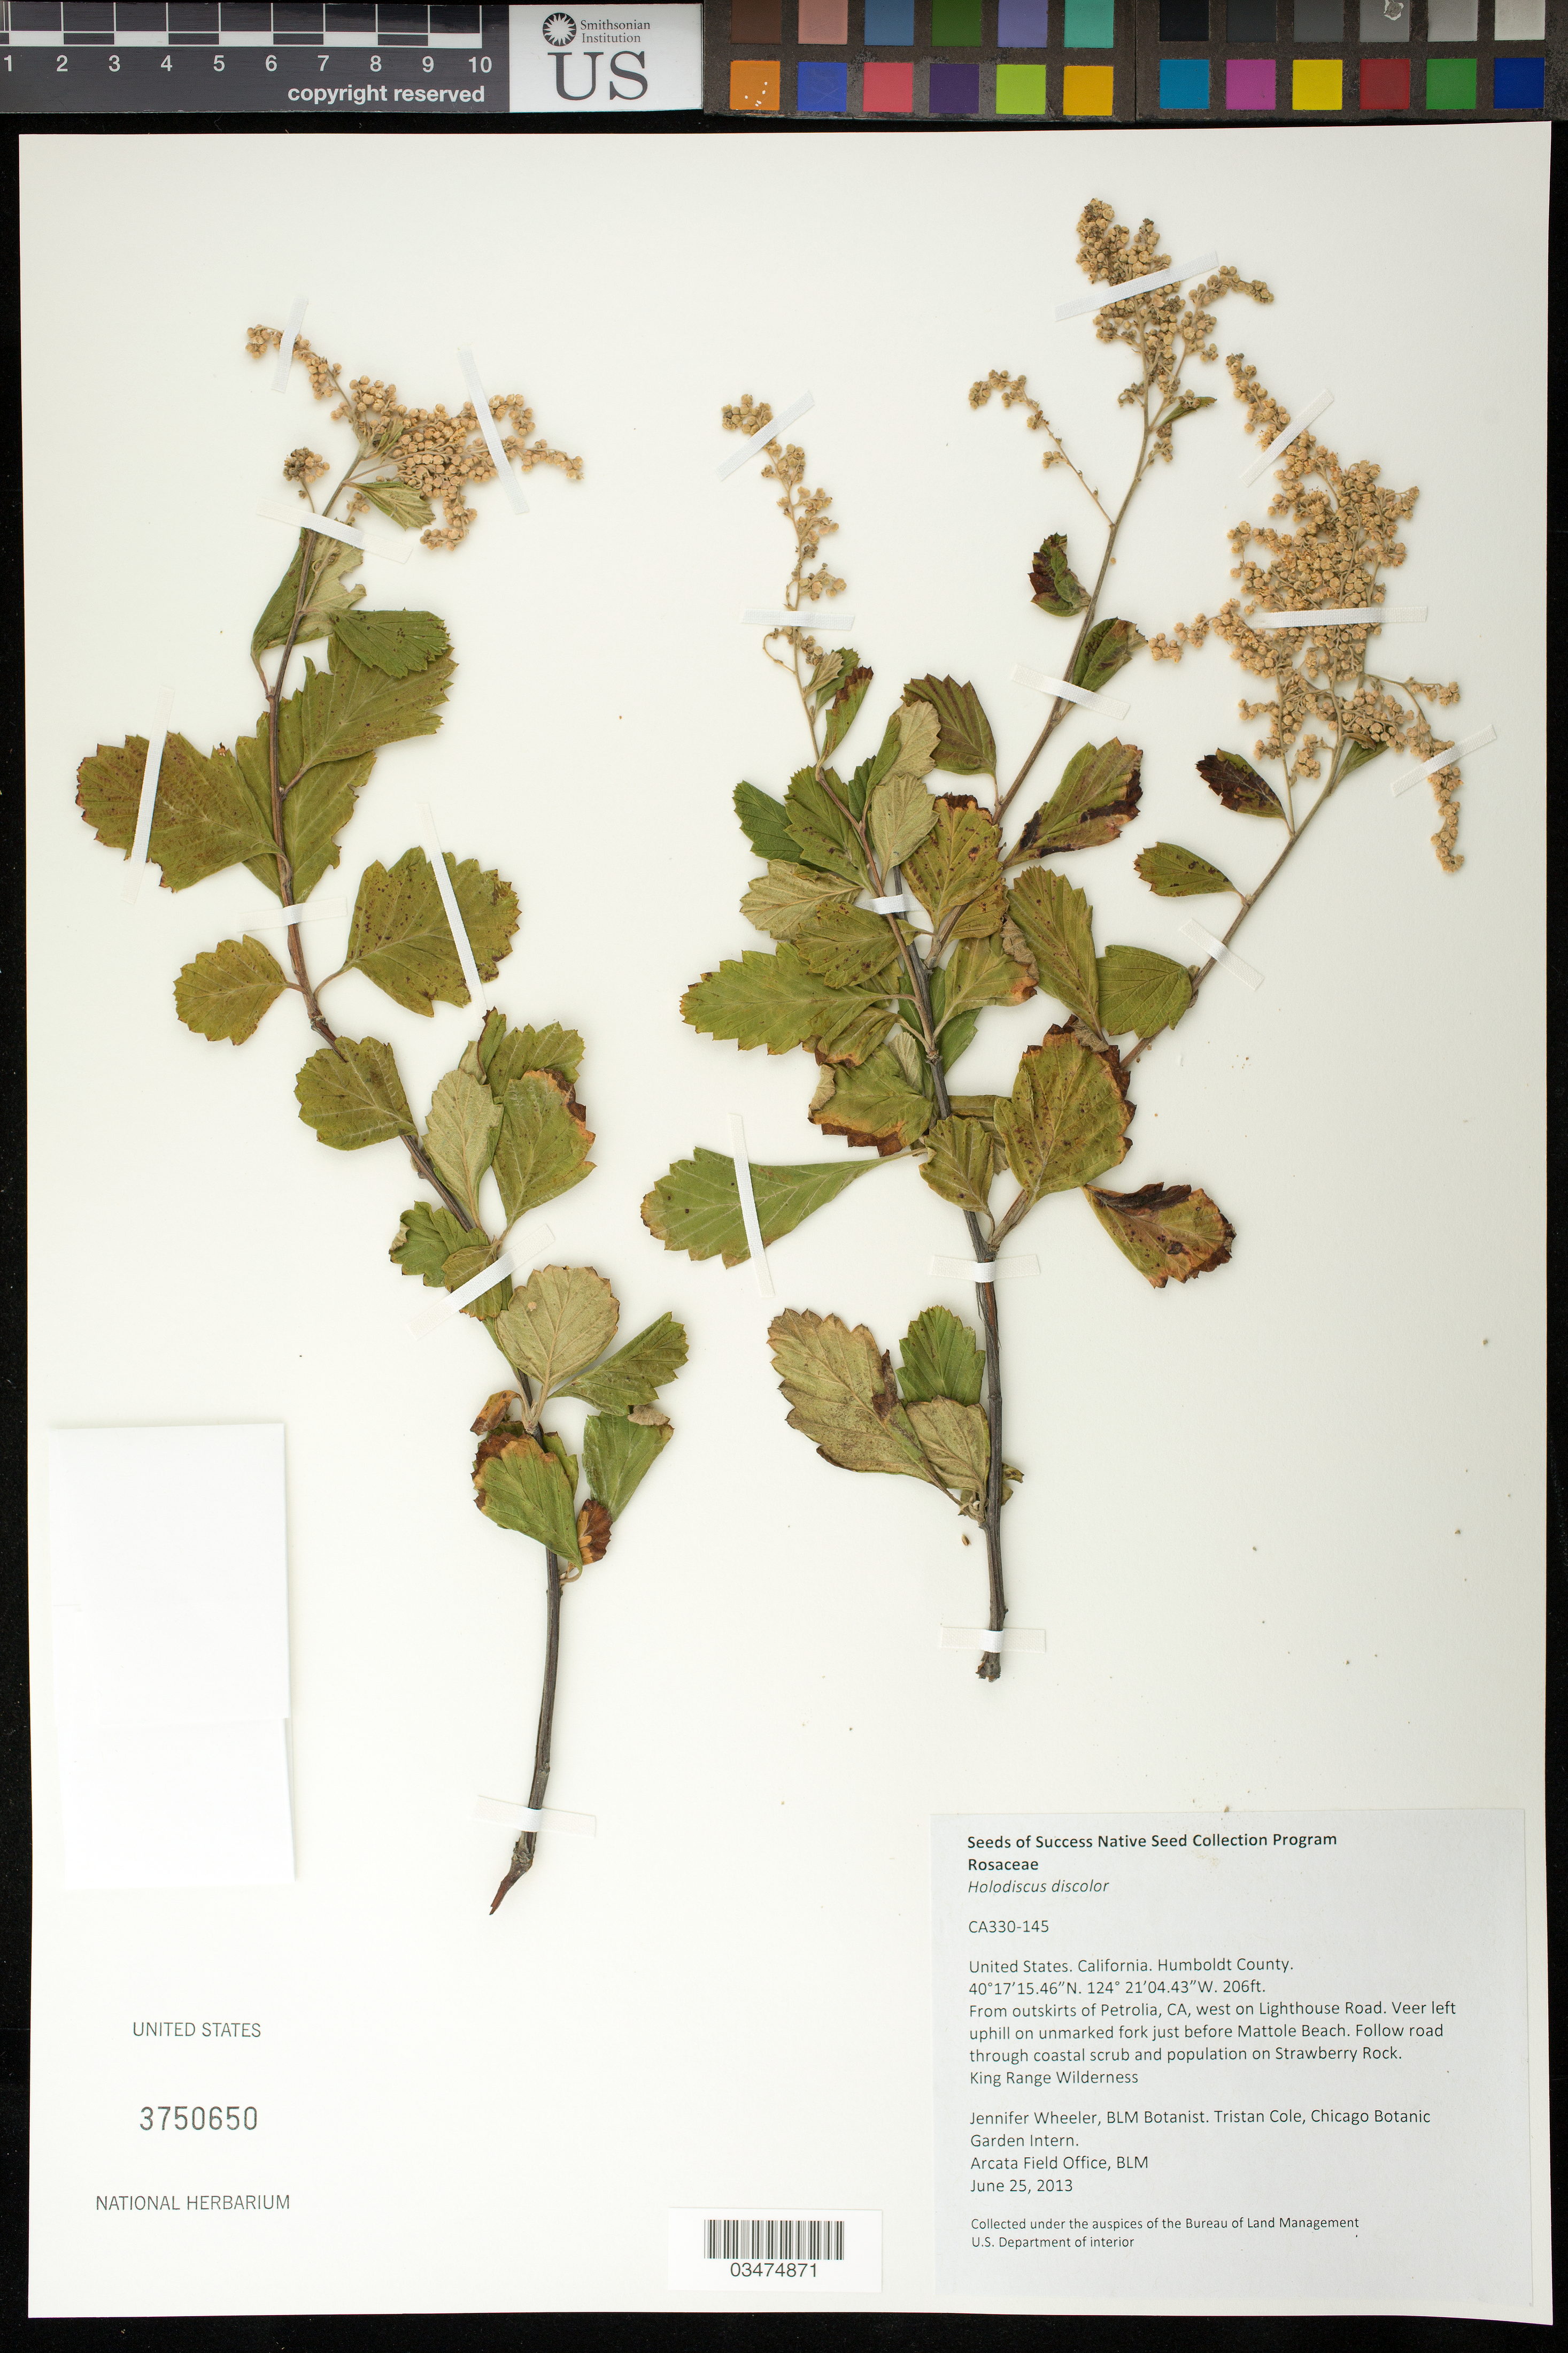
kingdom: Plantae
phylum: Tracheophyta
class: Magnoliopsida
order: Rosales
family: Rosaceae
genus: Holodiscus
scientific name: Holodiscus discolor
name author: (Pursh) Maxim.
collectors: J. Wheeler & T. Cole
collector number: CA330-145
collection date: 2013-06-25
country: United States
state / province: California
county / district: Humboldt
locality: From outskirts of Petrolia, W on Lighthouse rd, before Mattole Beach. Strawberry Rock. King Range Wilderness.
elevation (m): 63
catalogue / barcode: US 3750650